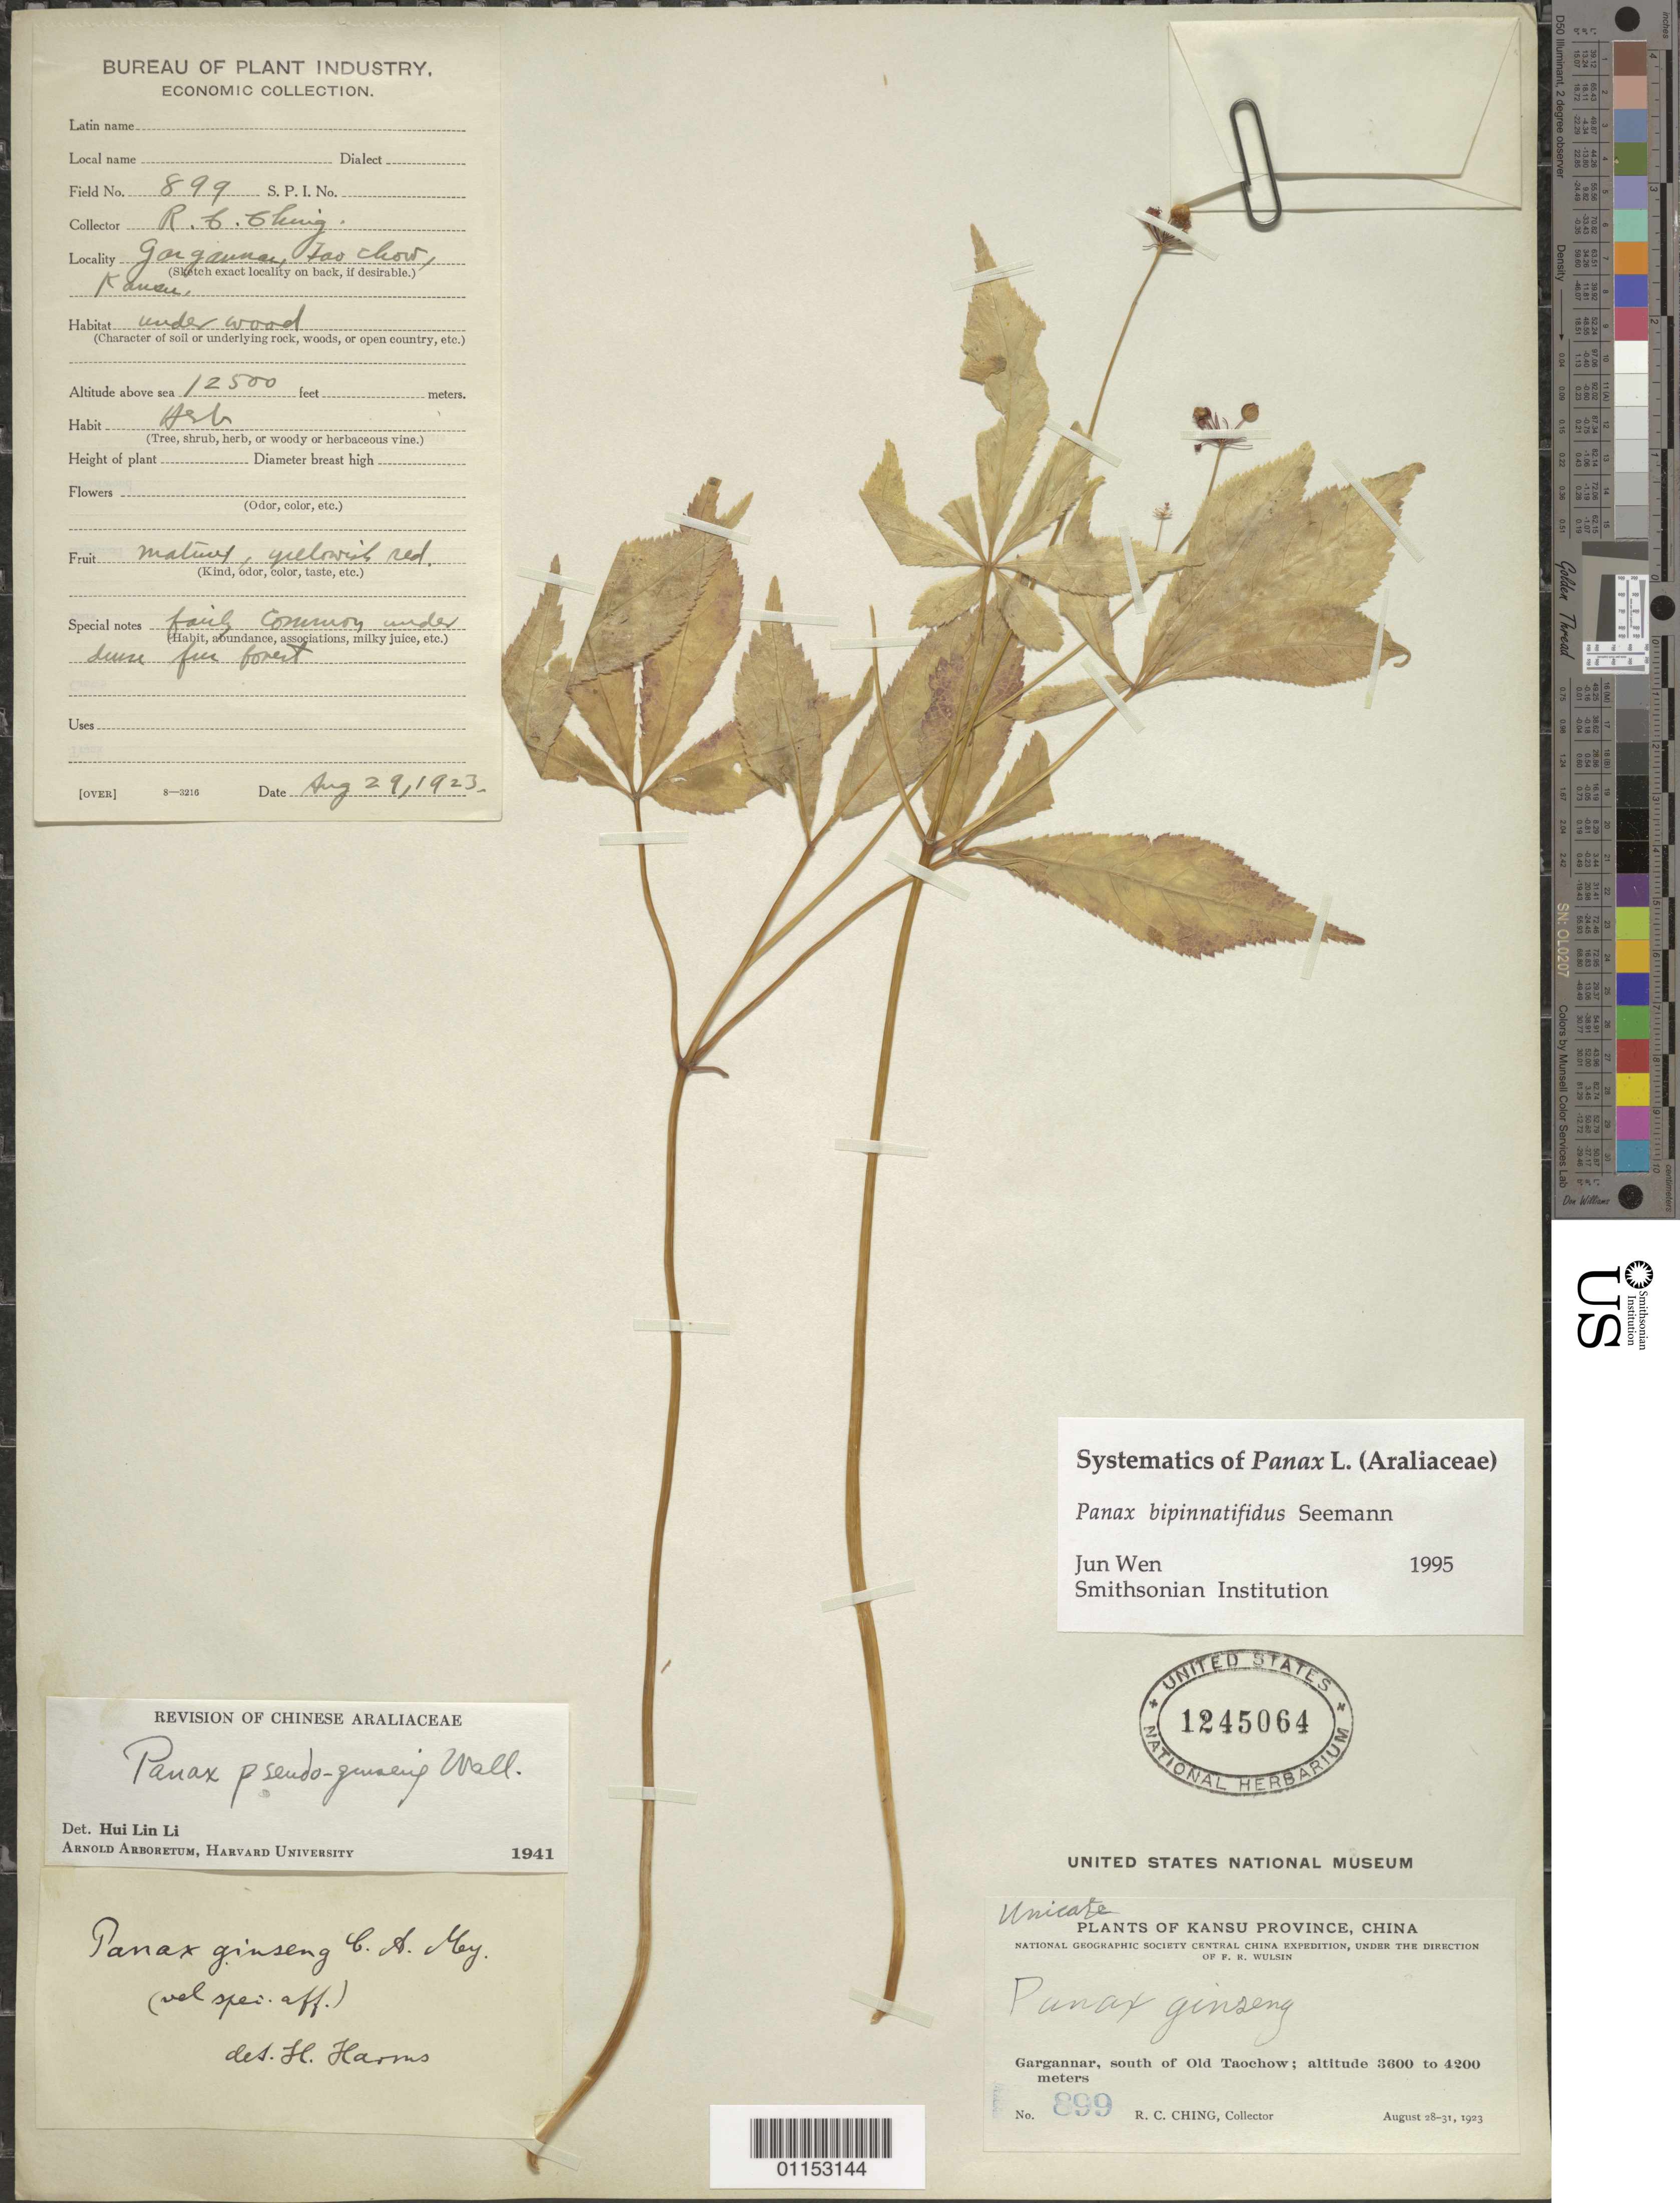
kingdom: Plantae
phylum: Tracheophyta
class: Magnoliopsida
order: Apiales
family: Araliaceae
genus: Panax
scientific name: Panax bipinnatifidus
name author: Seem.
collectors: R. C. Ching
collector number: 899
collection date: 1923-08-28/1923-08-31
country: China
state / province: Gansu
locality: Gargannar, S of Old Taochow.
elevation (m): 3600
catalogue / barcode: US 1245064